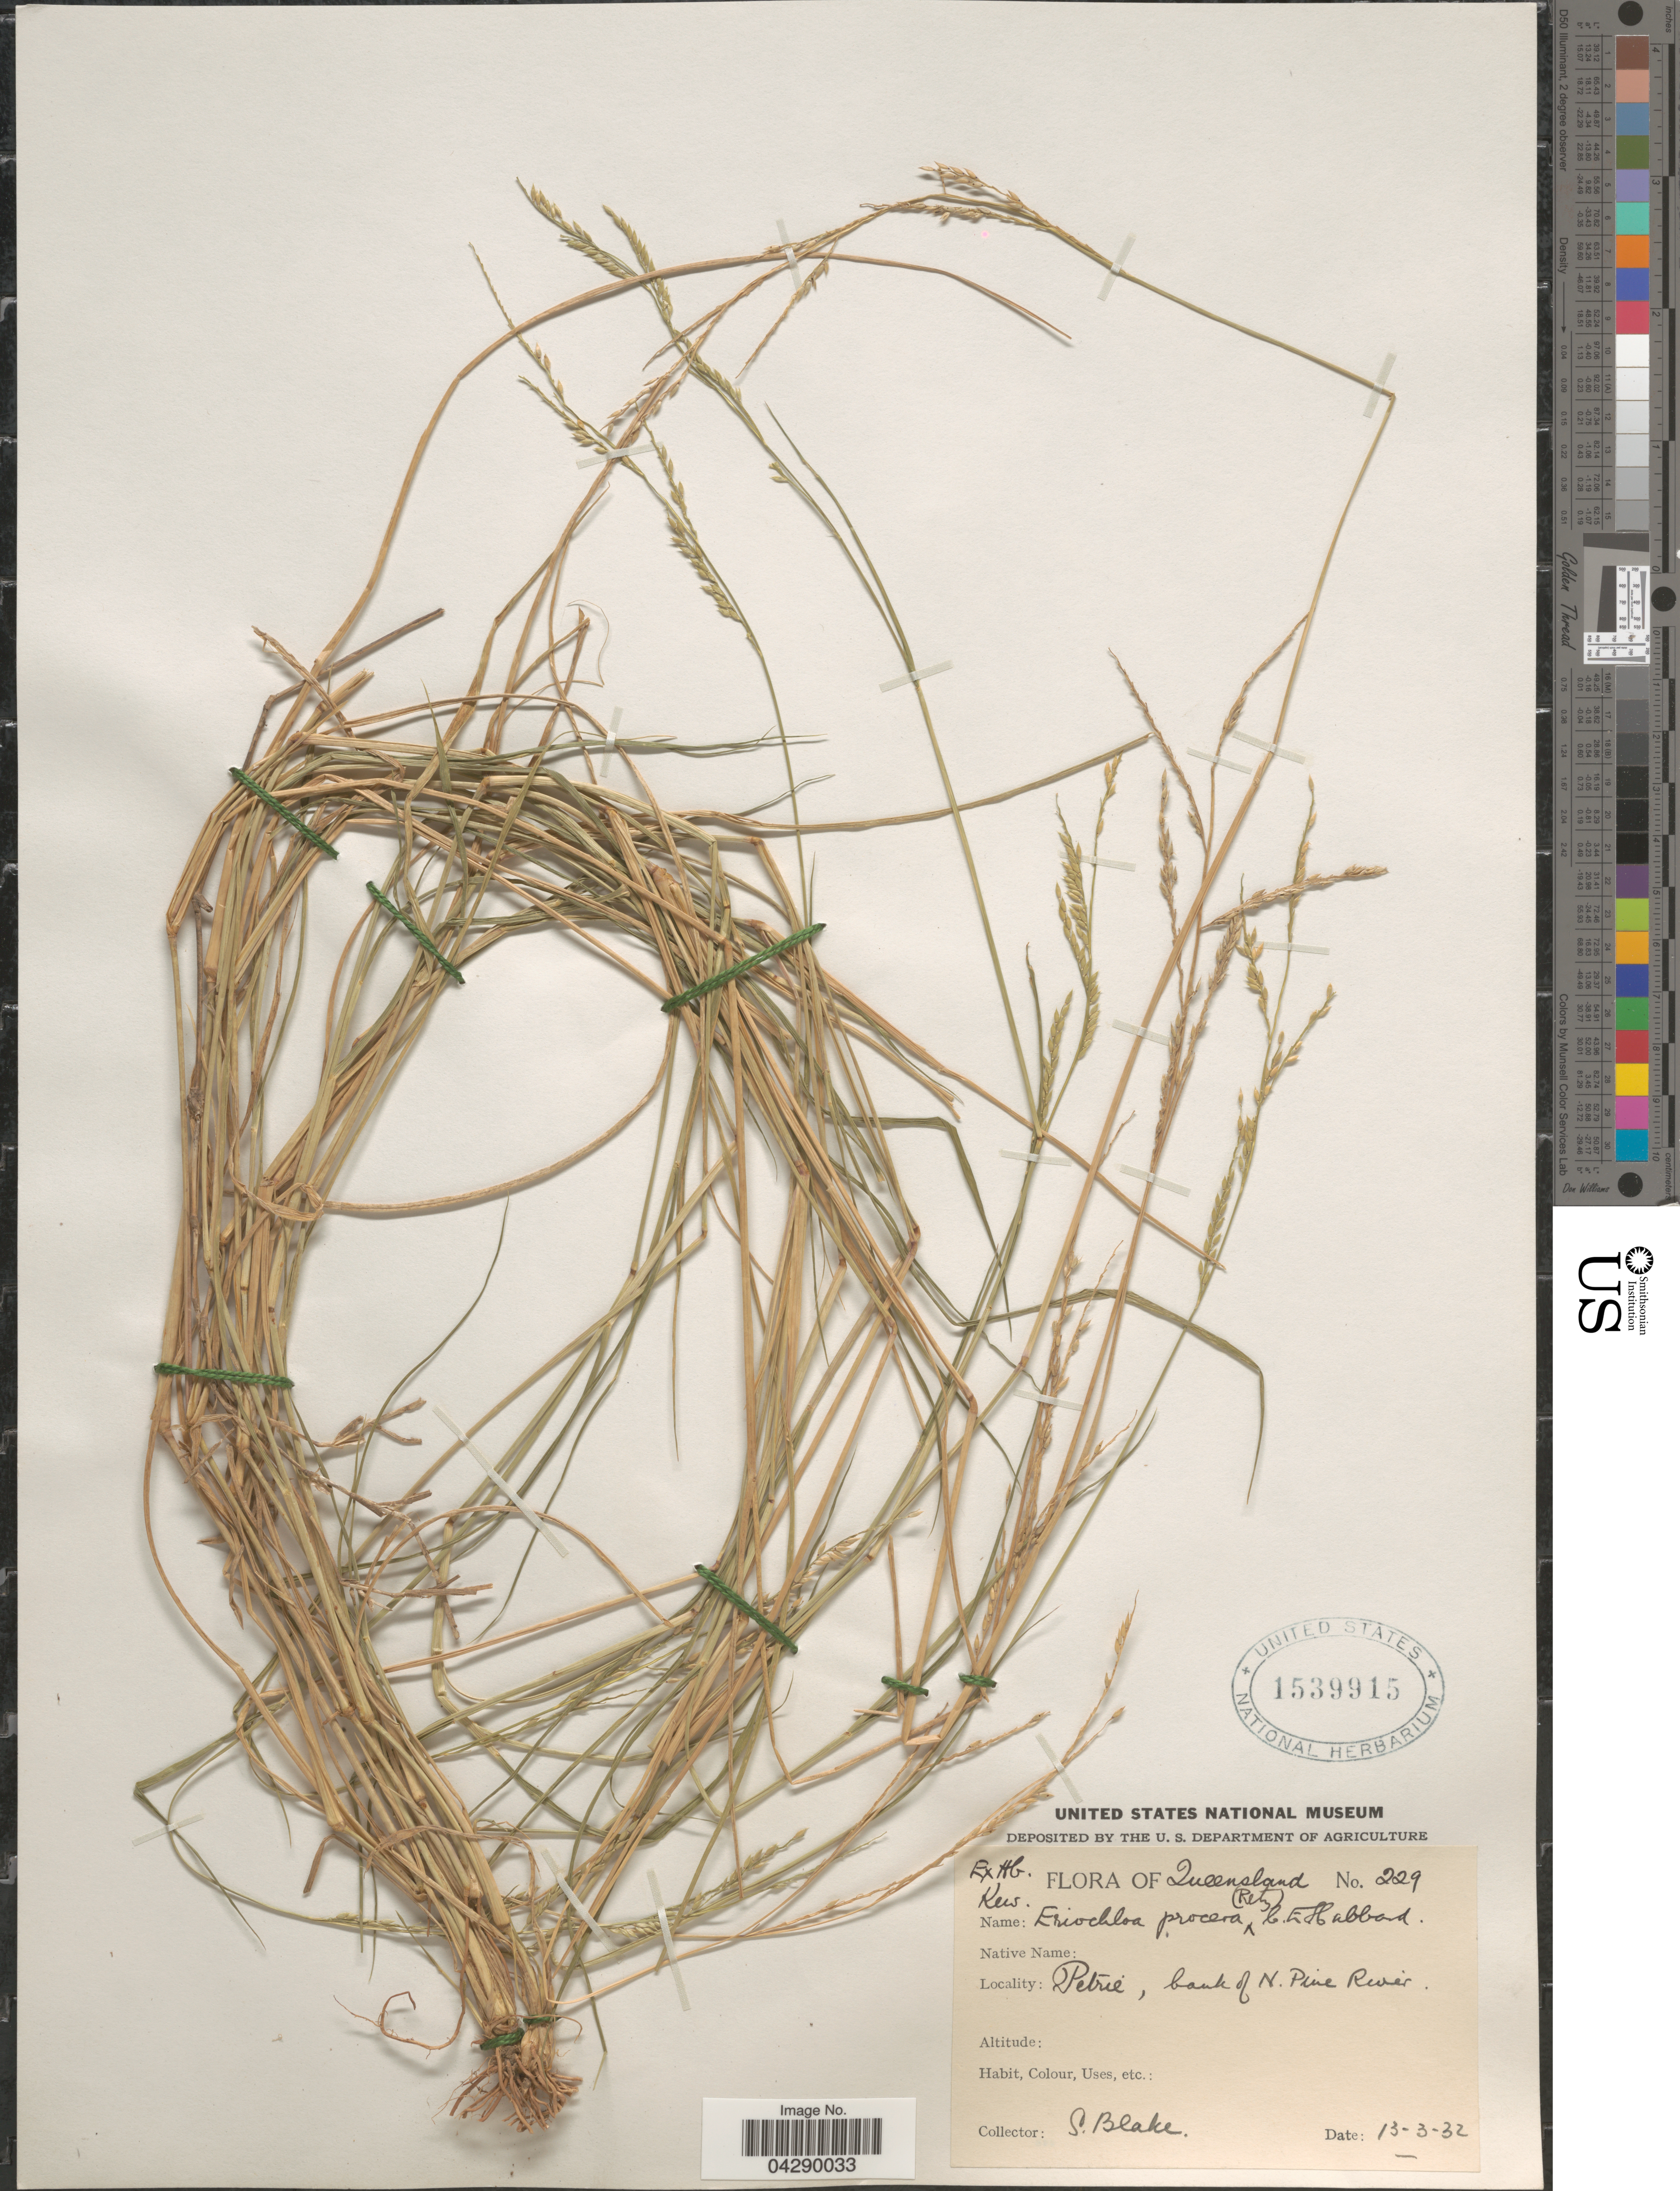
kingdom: Plantae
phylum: Tracheophyta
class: Liliopsida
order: Poales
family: Poaceae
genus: Eriochloa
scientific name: Eriochloa procera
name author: (Retz.) C.E. Hubb.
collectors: S. Blake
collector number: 229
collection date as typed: Transcribed d/m/y: 13/3/32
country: Australia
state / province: Queensland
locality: Petrie, bank of N. Pine River.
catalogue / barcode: US 1539915